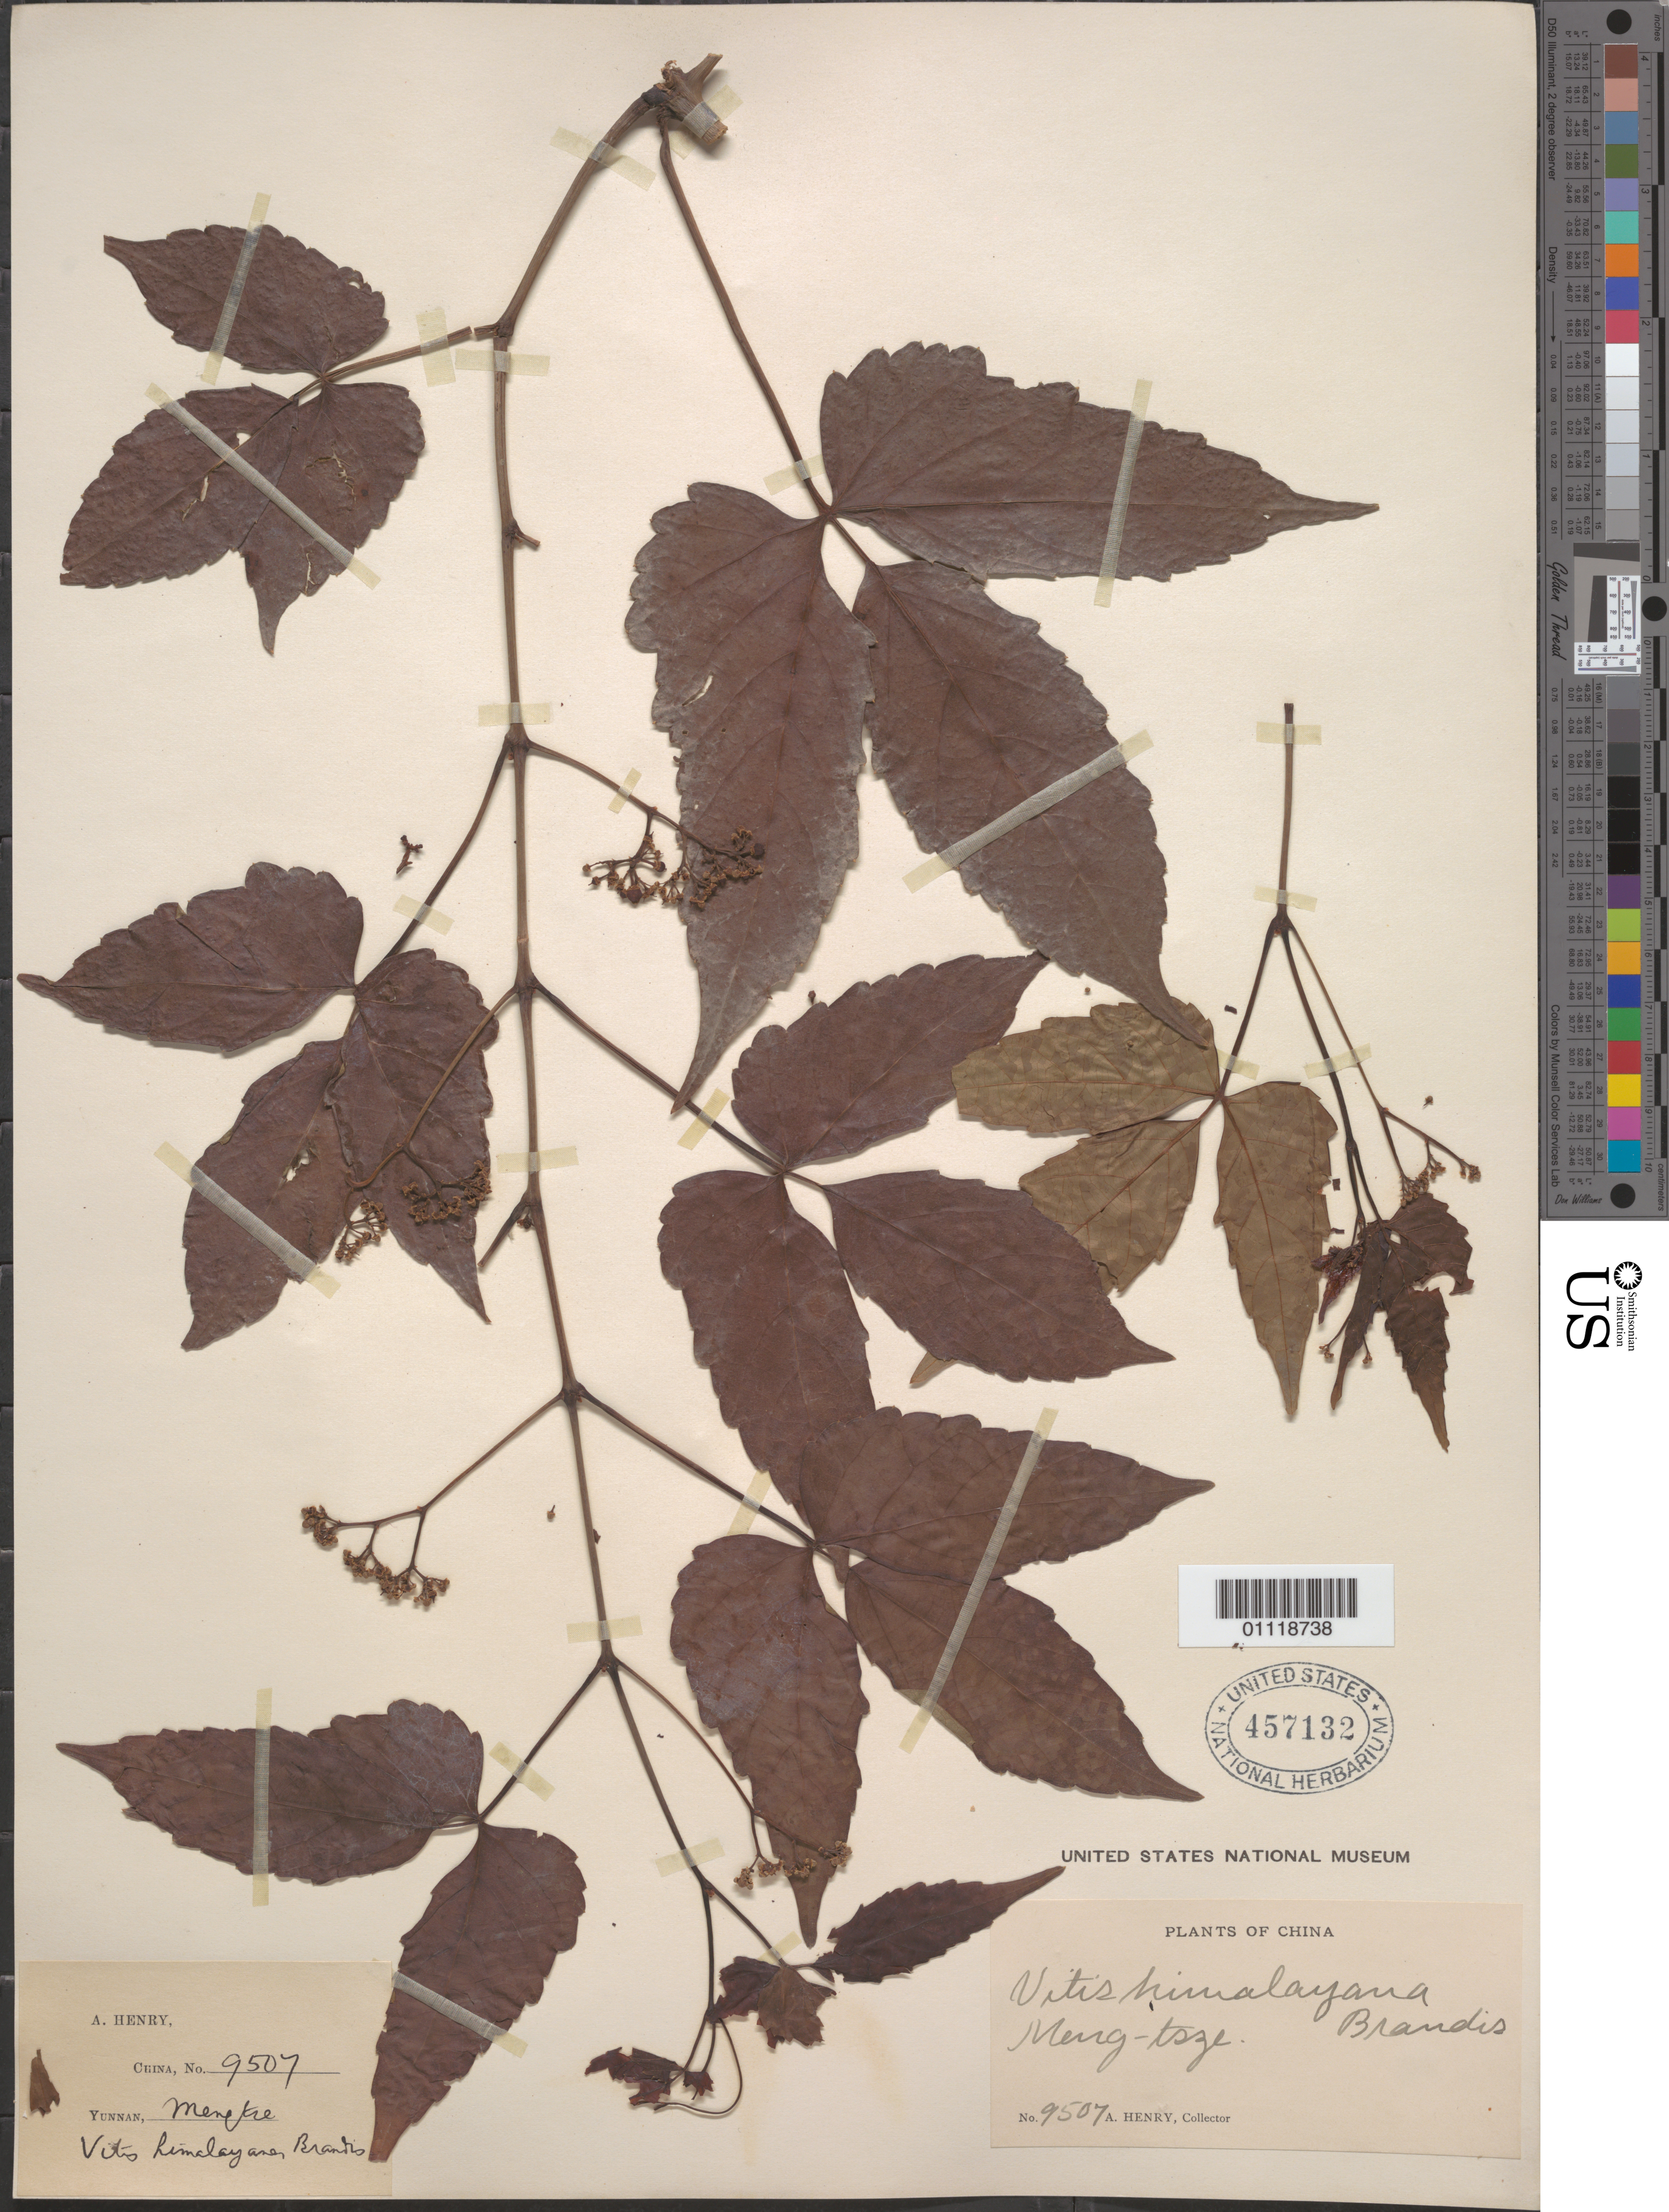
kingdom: Plantae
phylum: Tracheophyta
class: Magnoliopsida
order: Vitales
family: Vitaceae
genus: Parthenocissus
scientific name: Parthenocissus himalayana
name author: (Royle) Planch.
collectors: A. Henry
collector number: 9507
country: China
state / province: Yunnan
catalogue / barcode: US 457132